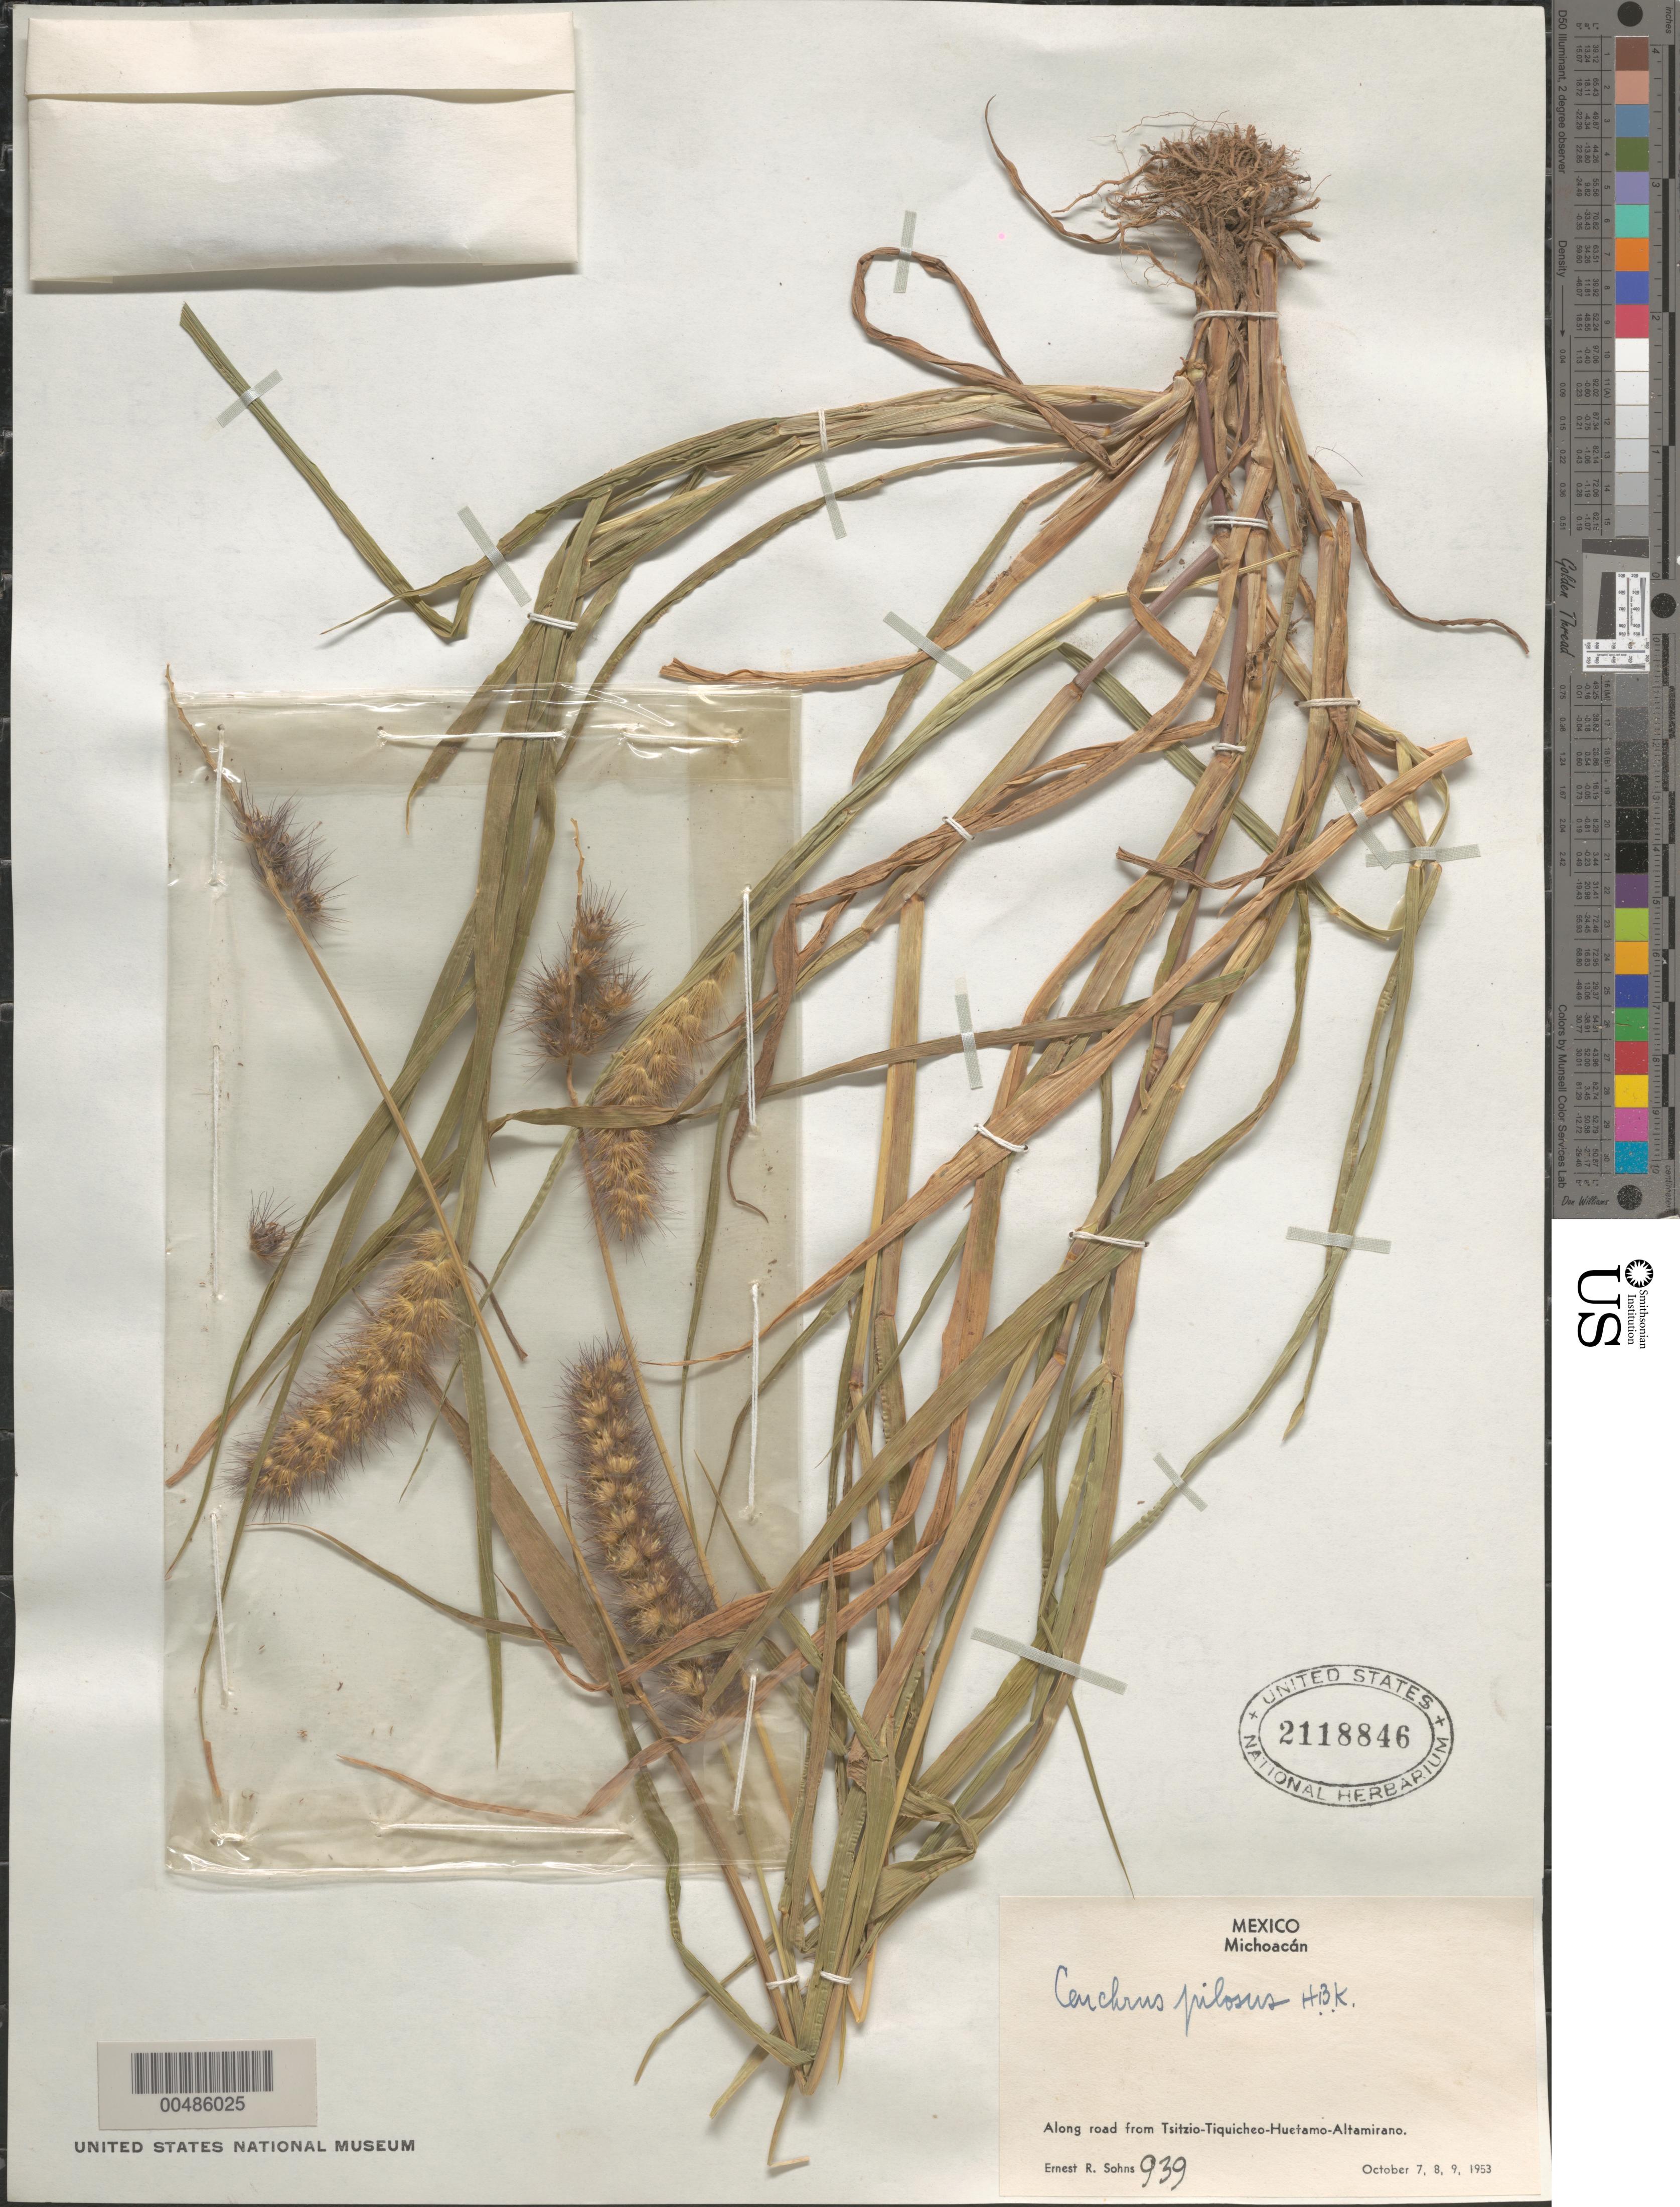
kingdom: Plantae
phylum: Tracheophyta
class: Liliopsida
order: Poales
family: Poaceae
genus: Cenchrus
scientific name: Cenchrus pilosus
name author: Kunth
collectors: E. R. Sohns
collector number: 939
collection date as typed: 7 Oct 1953 to 9 Oct 1953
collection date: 1953-10-07/1953-10-09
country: Mexico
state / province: Michoacán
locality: Along road from Tsitzio-Tiquicheo-Huetamo-Altamirano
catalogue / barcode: US 2118846